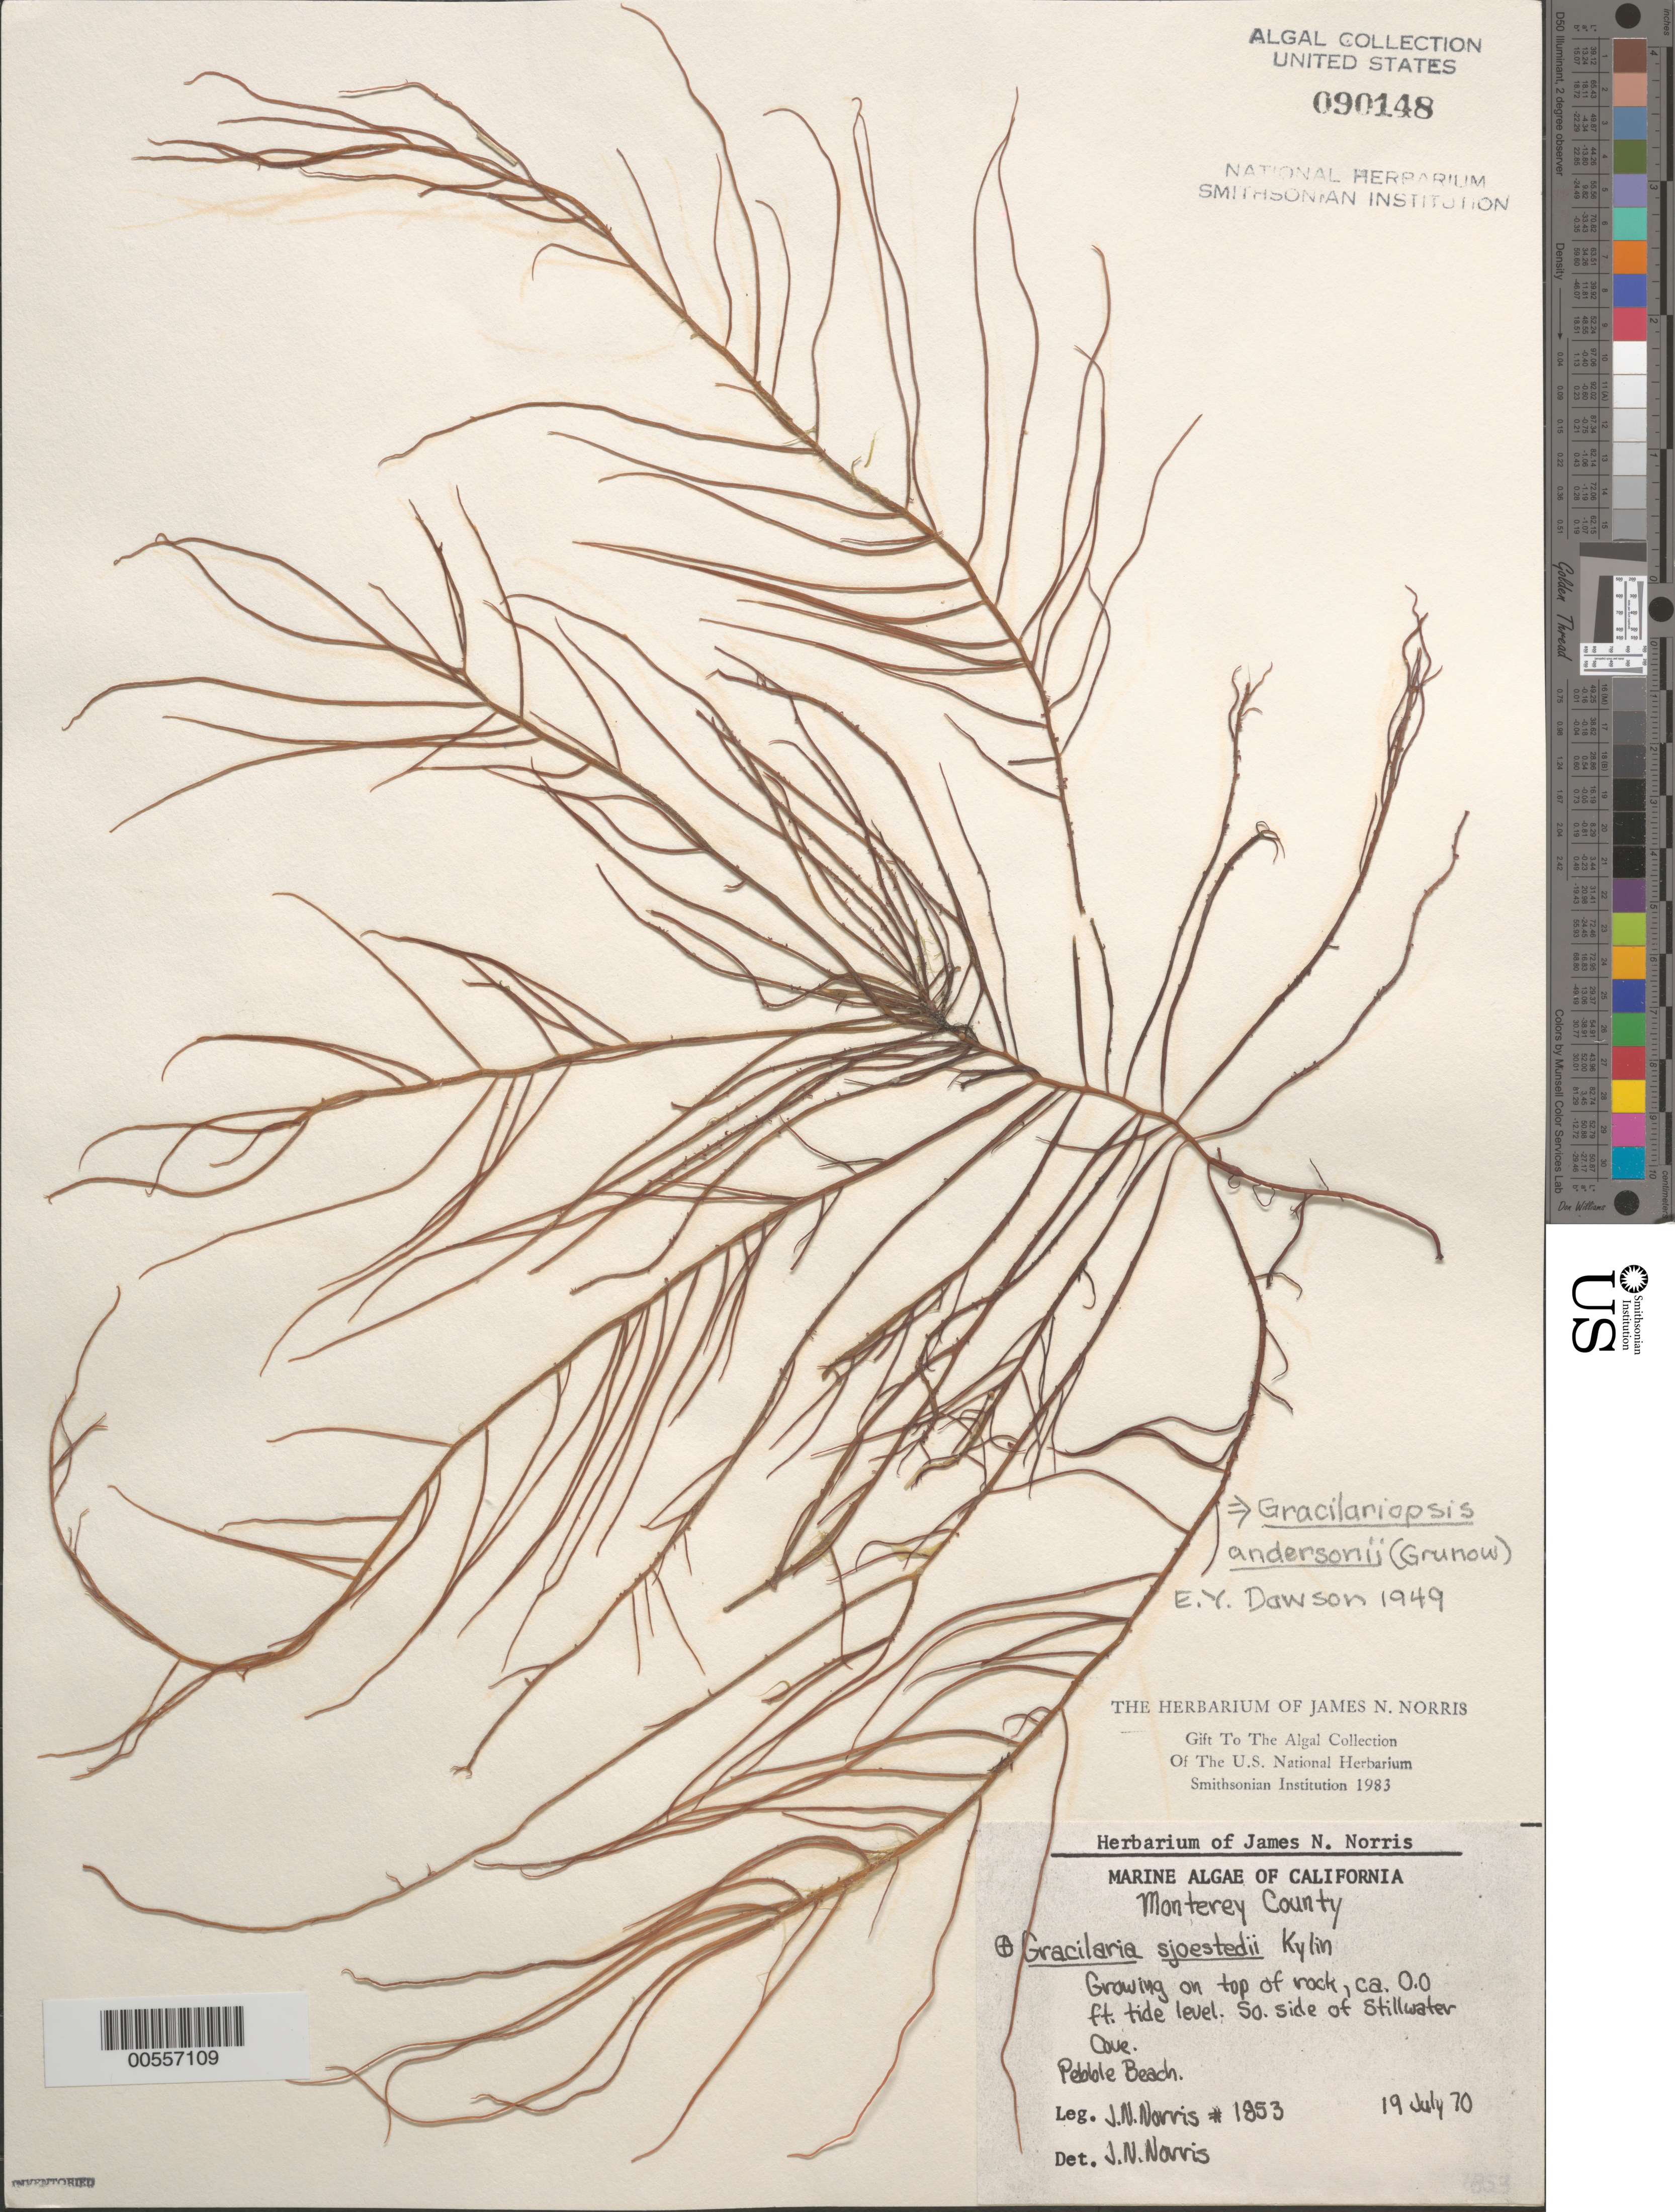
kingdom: Plantae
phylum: Rhodophyta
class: Florideophyceae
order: Gracilariales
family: Gracilariaceae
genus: Gracilariopsis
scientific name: Gracilariopsis andersonii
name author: (Grunow) E.Y. Dawson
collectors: J. N. Norris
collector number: JN-1853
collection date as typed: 19 Jul 1970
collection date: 1970-07-19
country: United States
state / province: California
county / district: Monterey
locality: Stillwater Cove, Pebble Beach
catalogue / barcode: US 90148